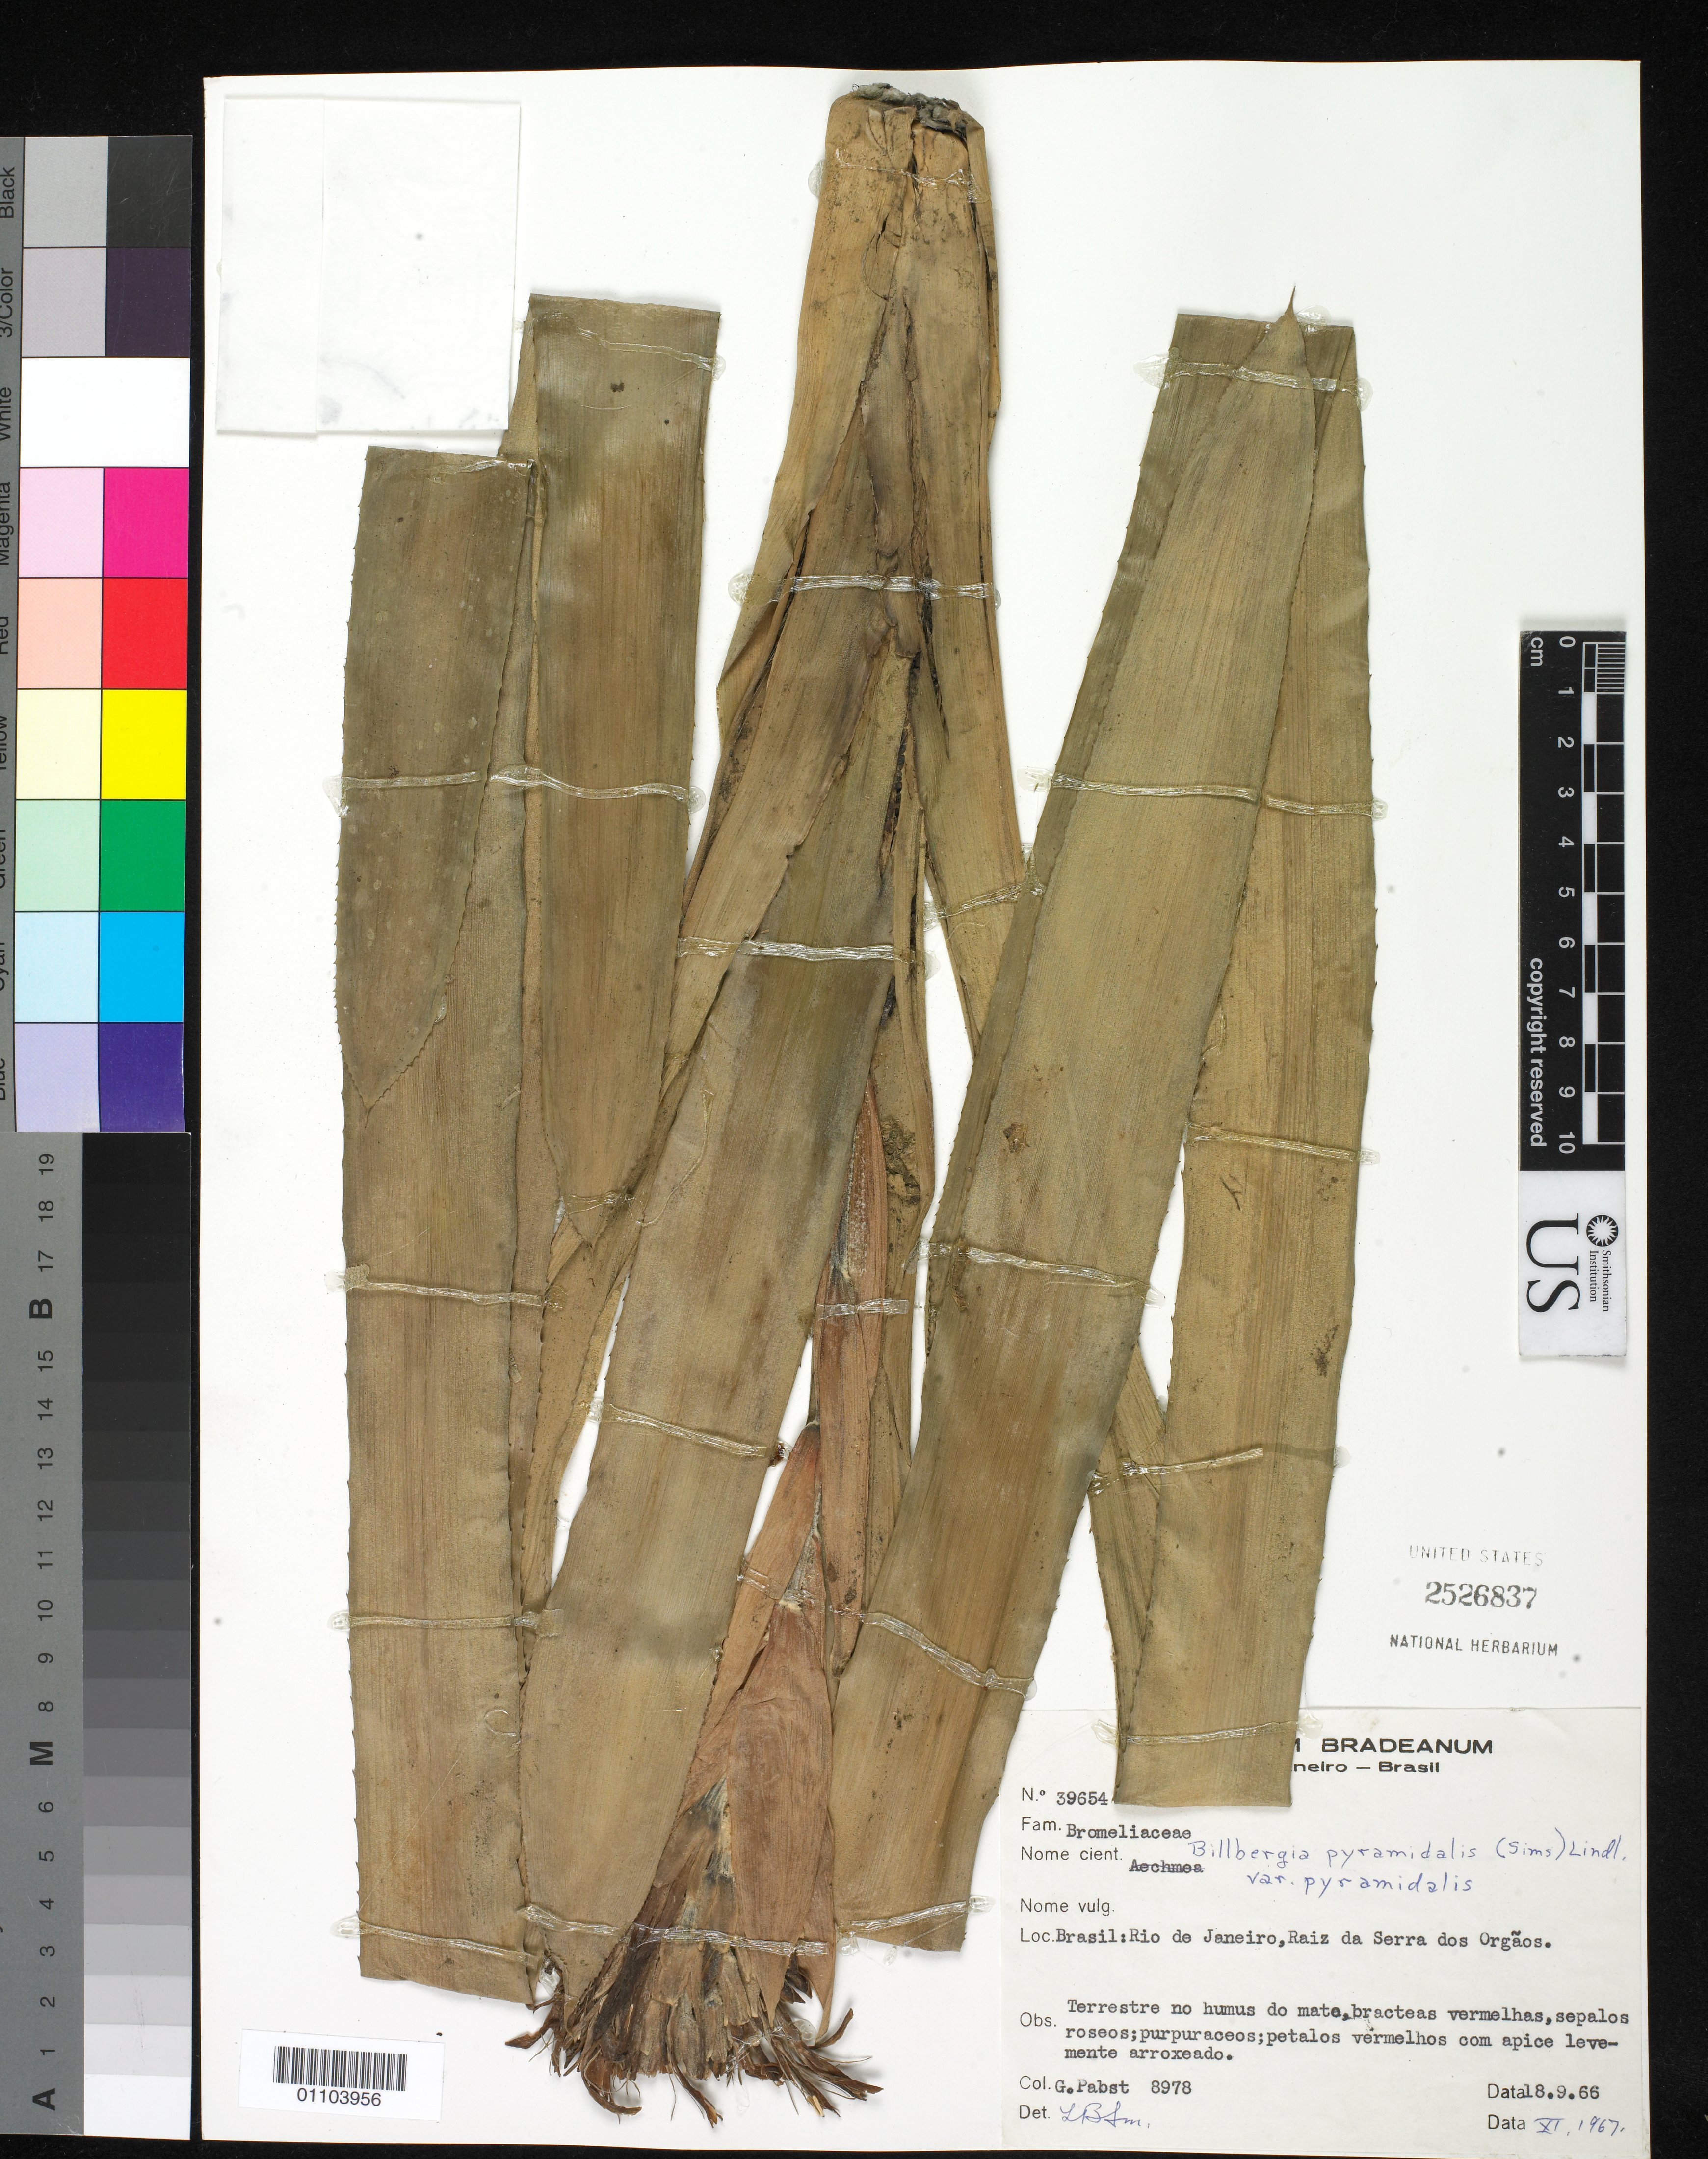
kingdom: Plantae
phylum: Tracheophyta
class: Liliopsida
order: Poales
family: Bromeliaceae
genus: Billbergia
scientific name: Billbergia pyramidalis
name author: (Sims) Lindl.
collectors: G. F. J. Pabst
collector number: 39654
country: Brazil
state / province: Rio de Janeiro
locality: Raiz da Serra dos Orgaos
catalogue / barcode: US 2526837